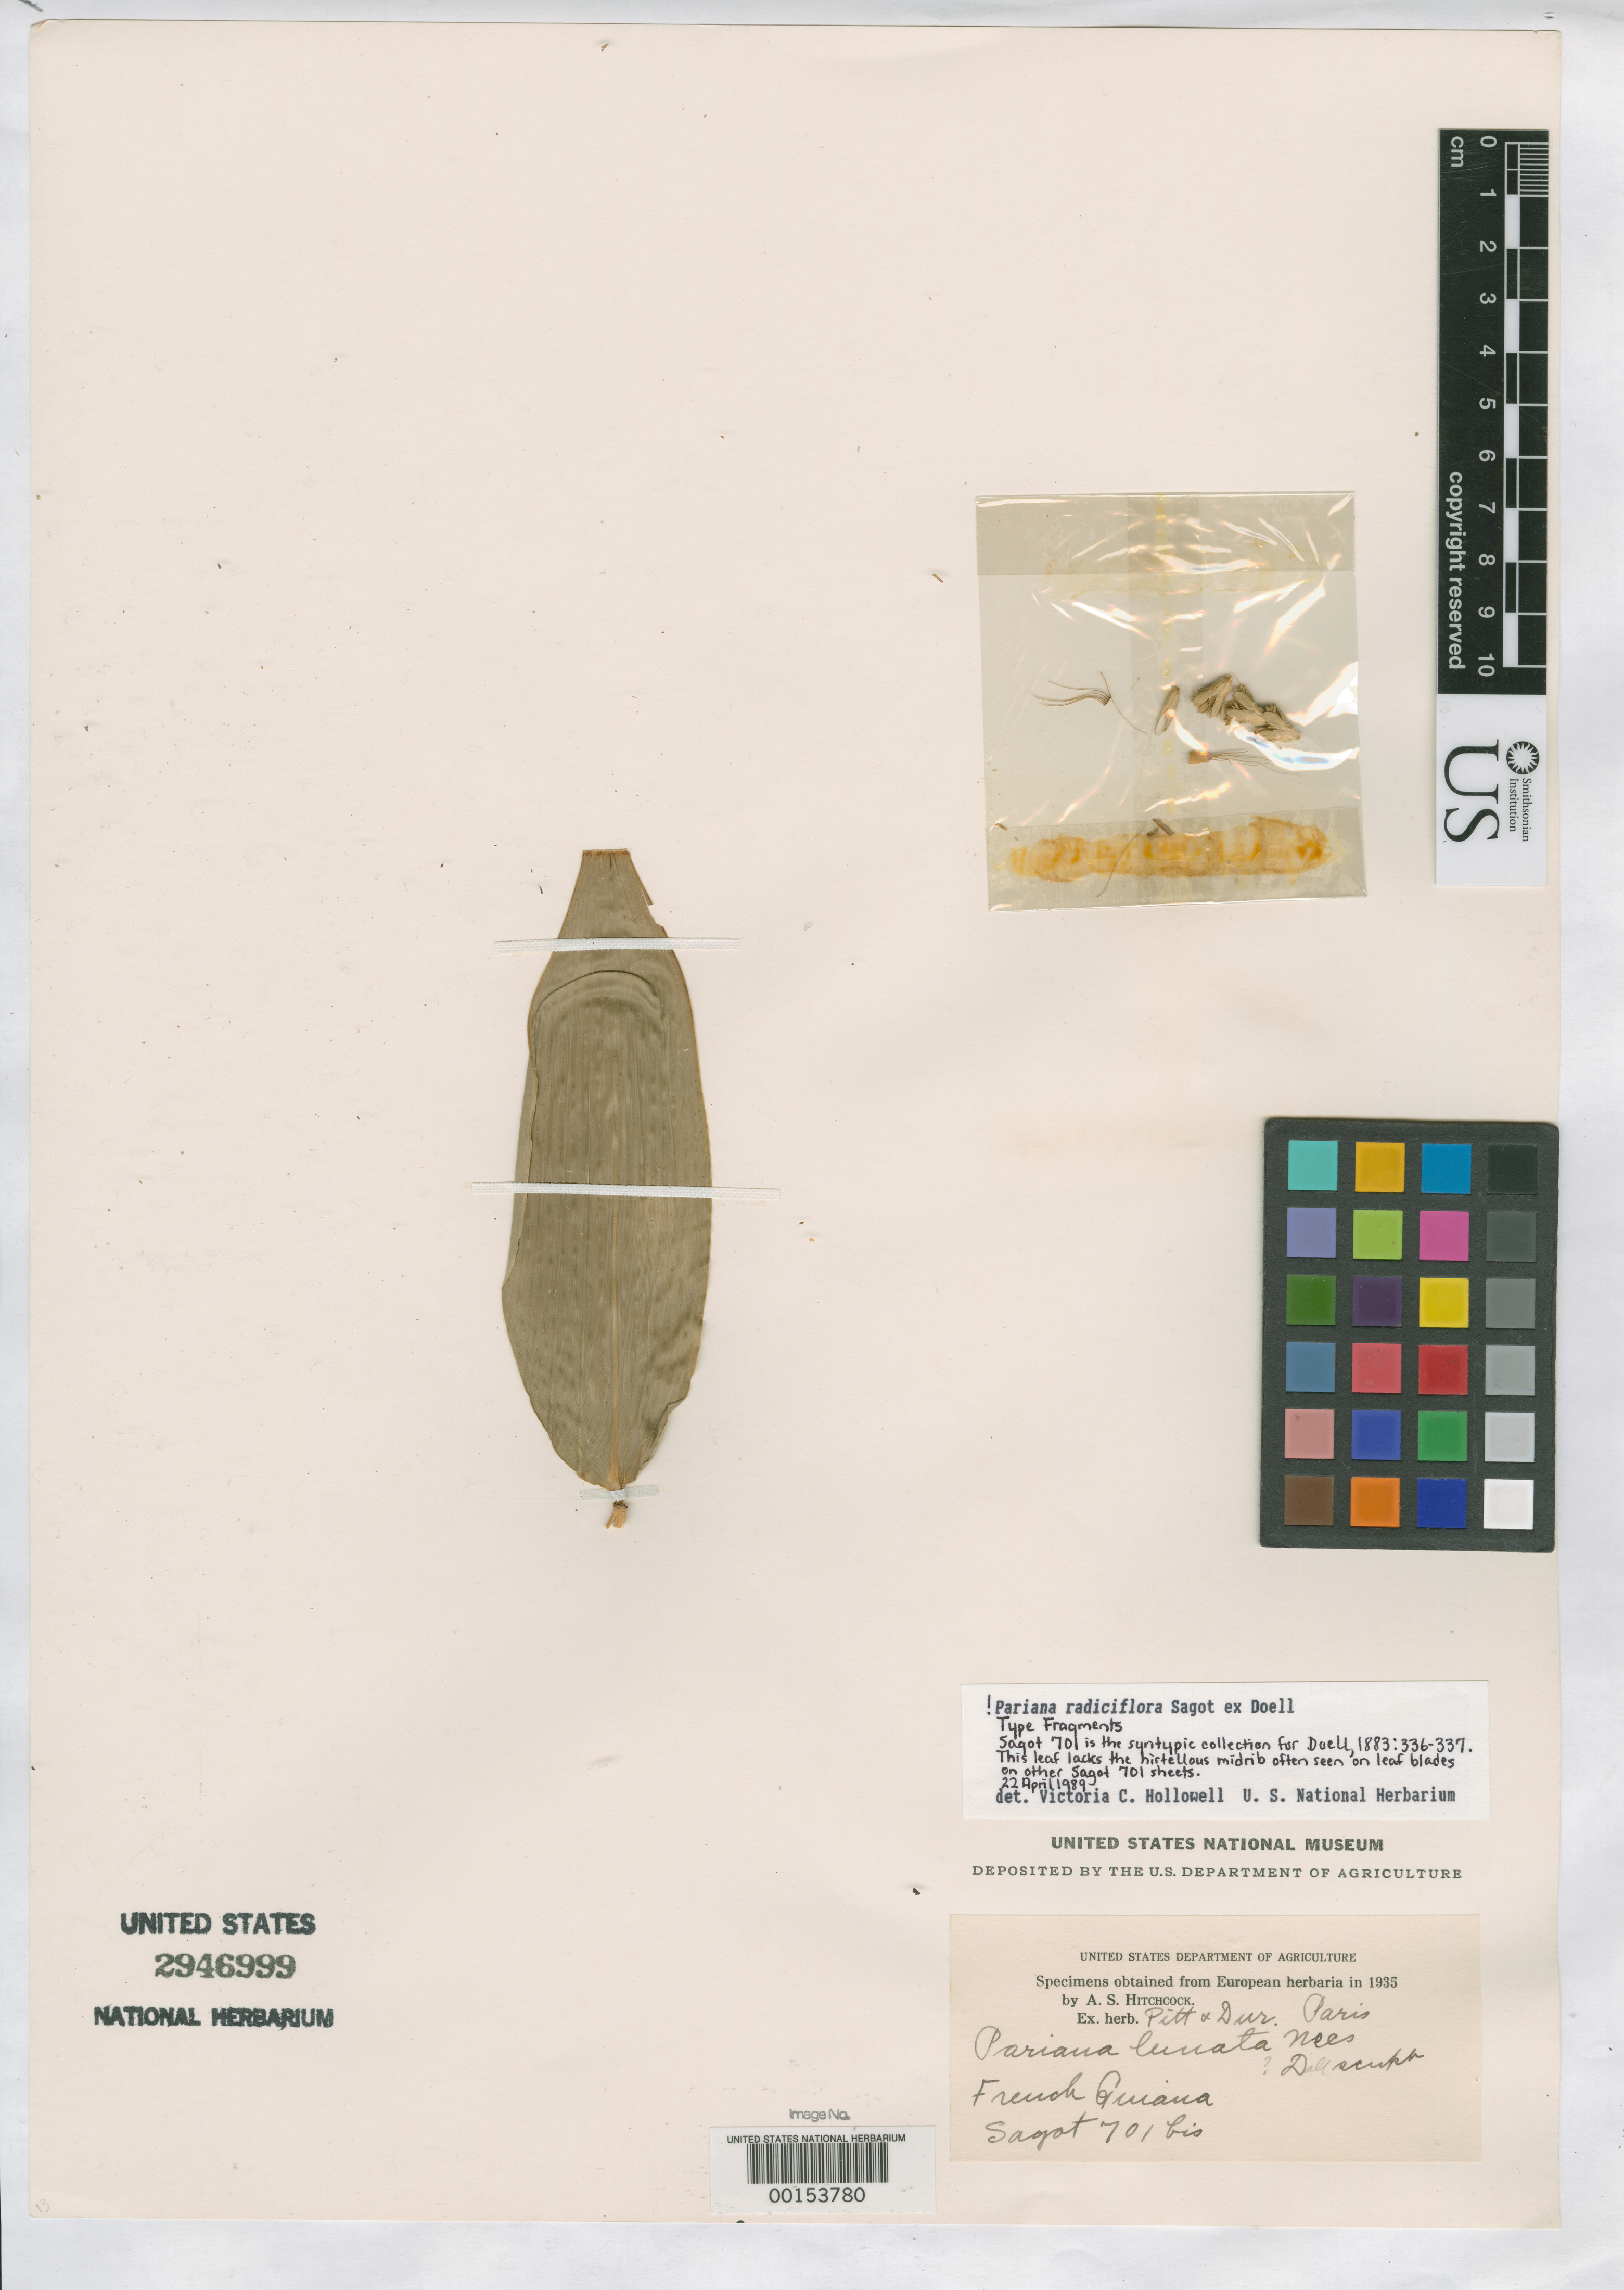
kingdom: Plantae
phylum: Tracheophyta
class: Liliopsida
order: Poales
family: Poaceae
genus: Pariana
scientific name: Pariana radiciflora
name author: Sagot ex Döll in Mart.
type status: Isolectotype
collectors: P. A. Sagot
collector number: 701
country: French Guiana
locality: Cayenne.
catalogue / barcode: US 2946999